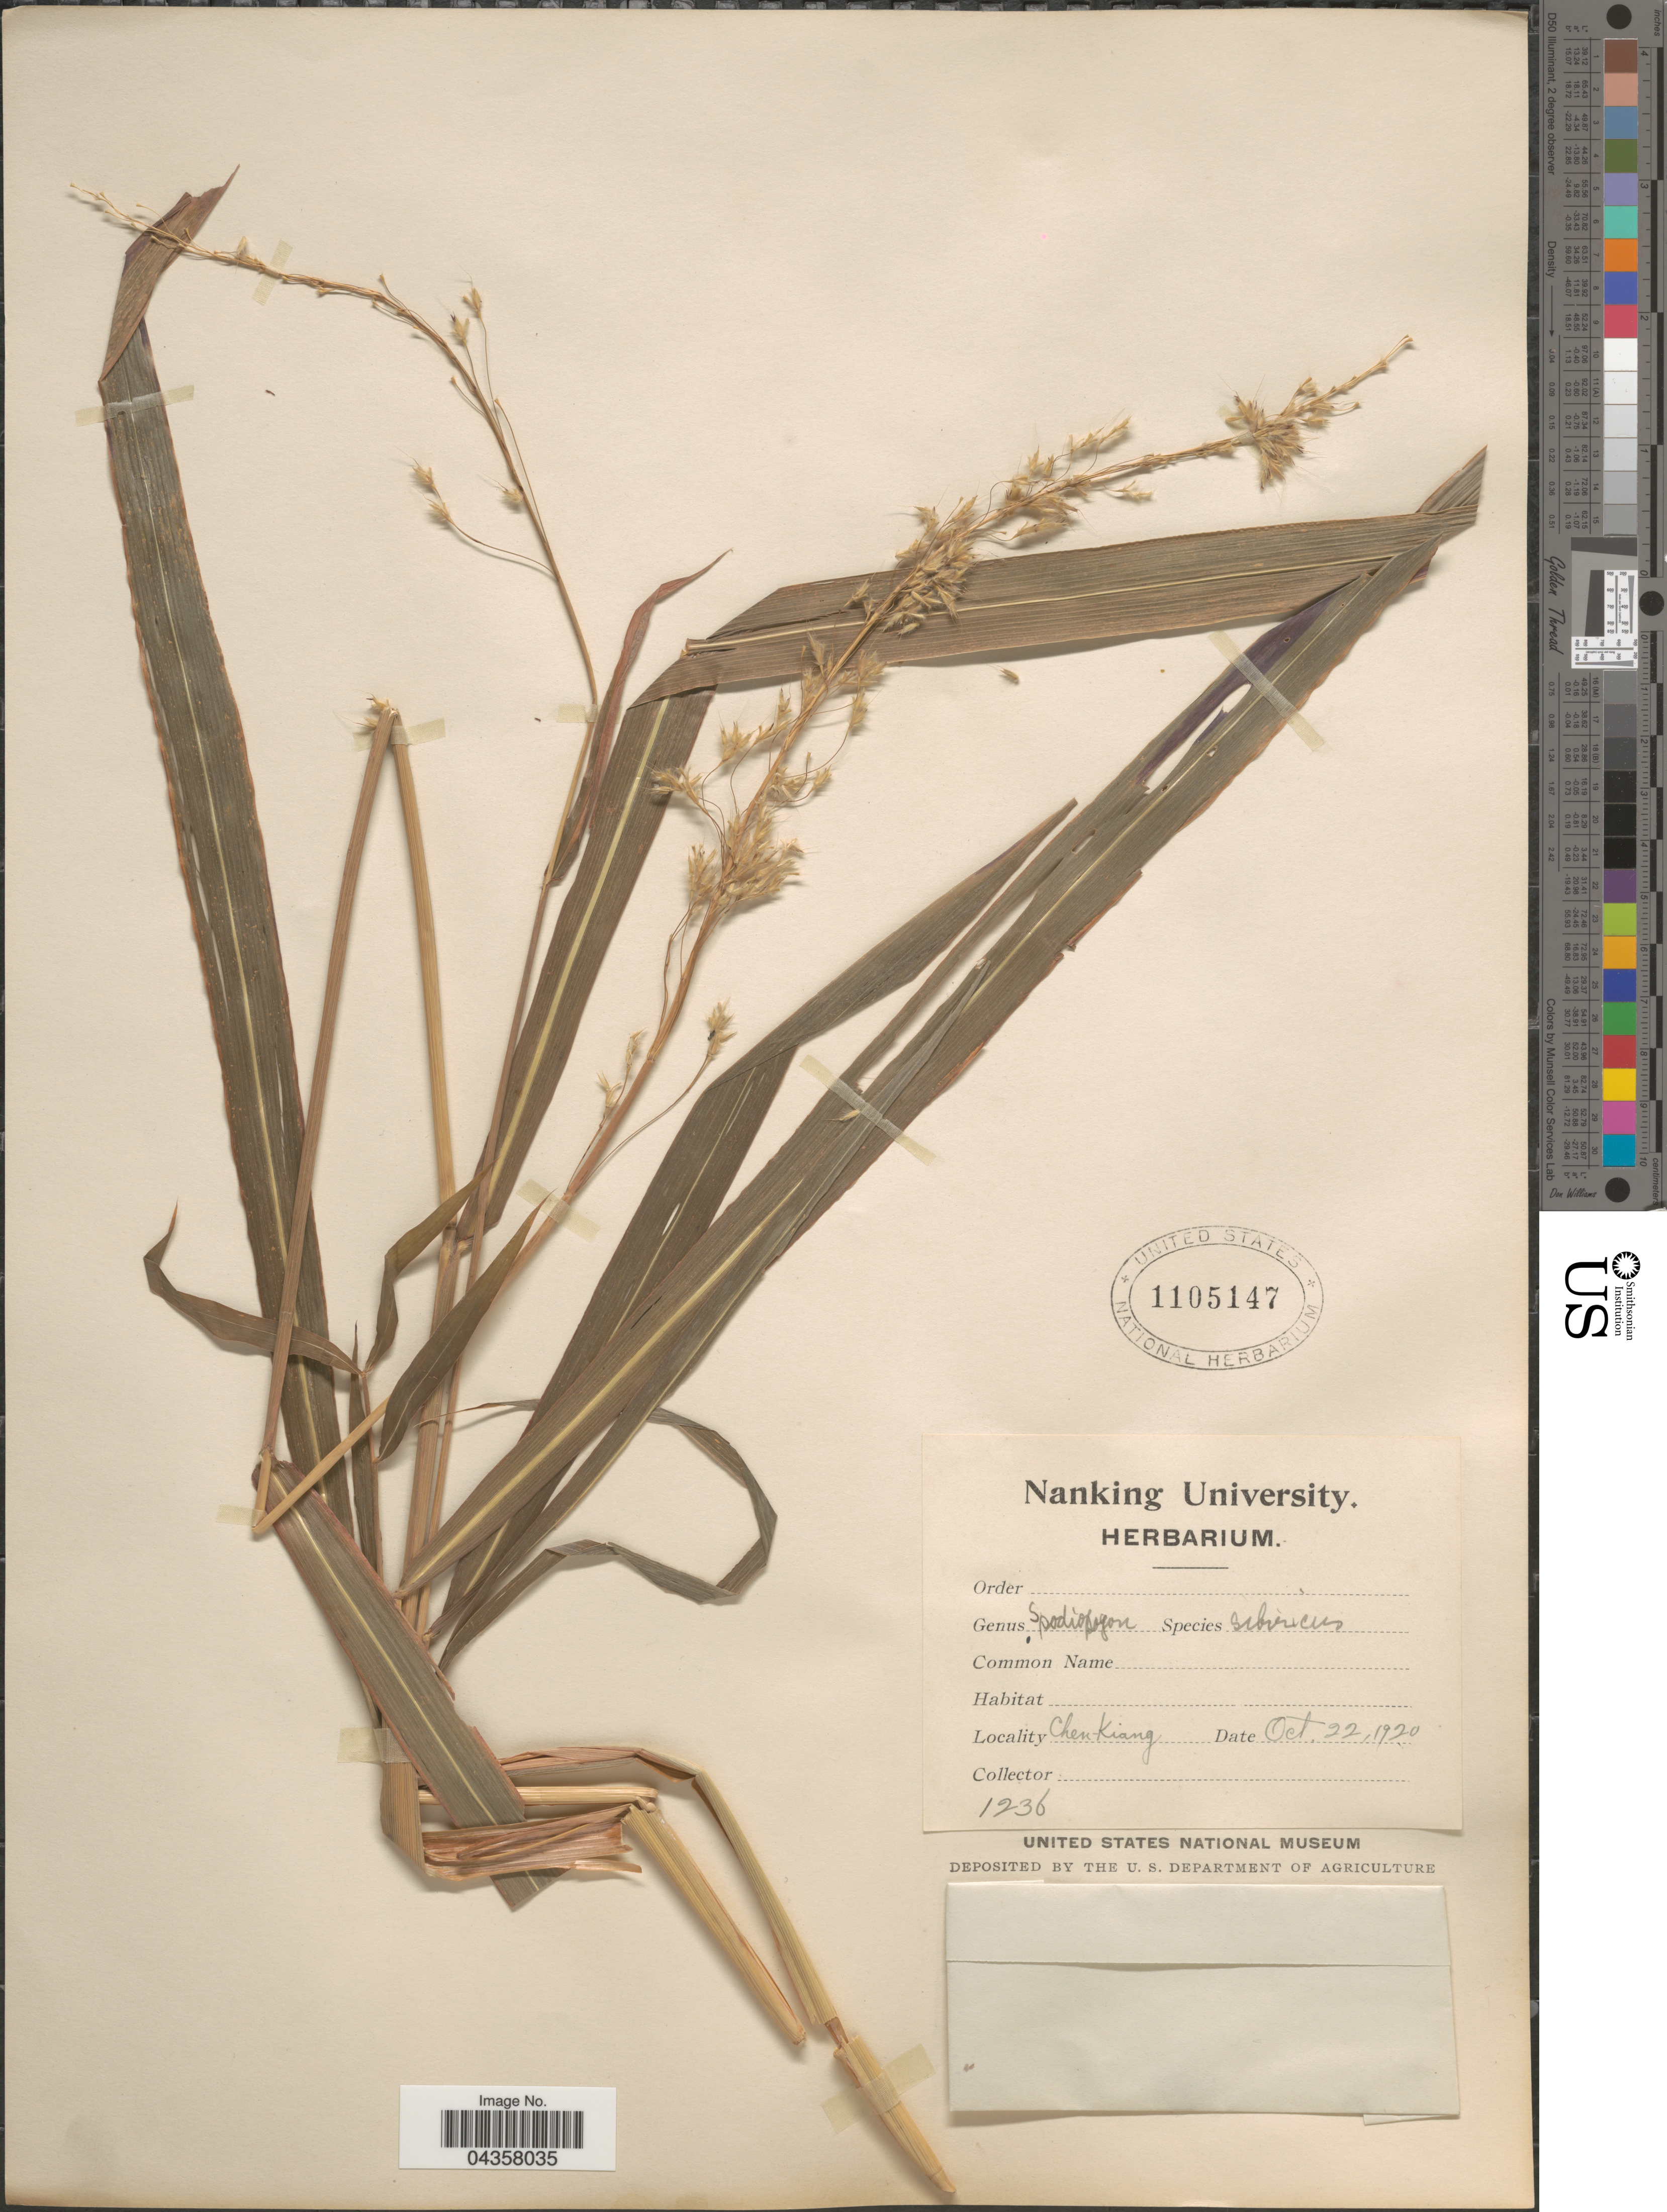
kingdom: Plantae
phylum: Tracheophyta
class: Liliopsida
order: Poales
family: Poaceae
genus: Spodiopogon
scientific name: Spodiopogon sibiricus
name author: Trin.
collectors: ex herb. University of Nanking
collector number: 1236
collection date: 1920-10-22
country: China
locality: Chen-Kiang.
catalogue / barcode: US 1105147